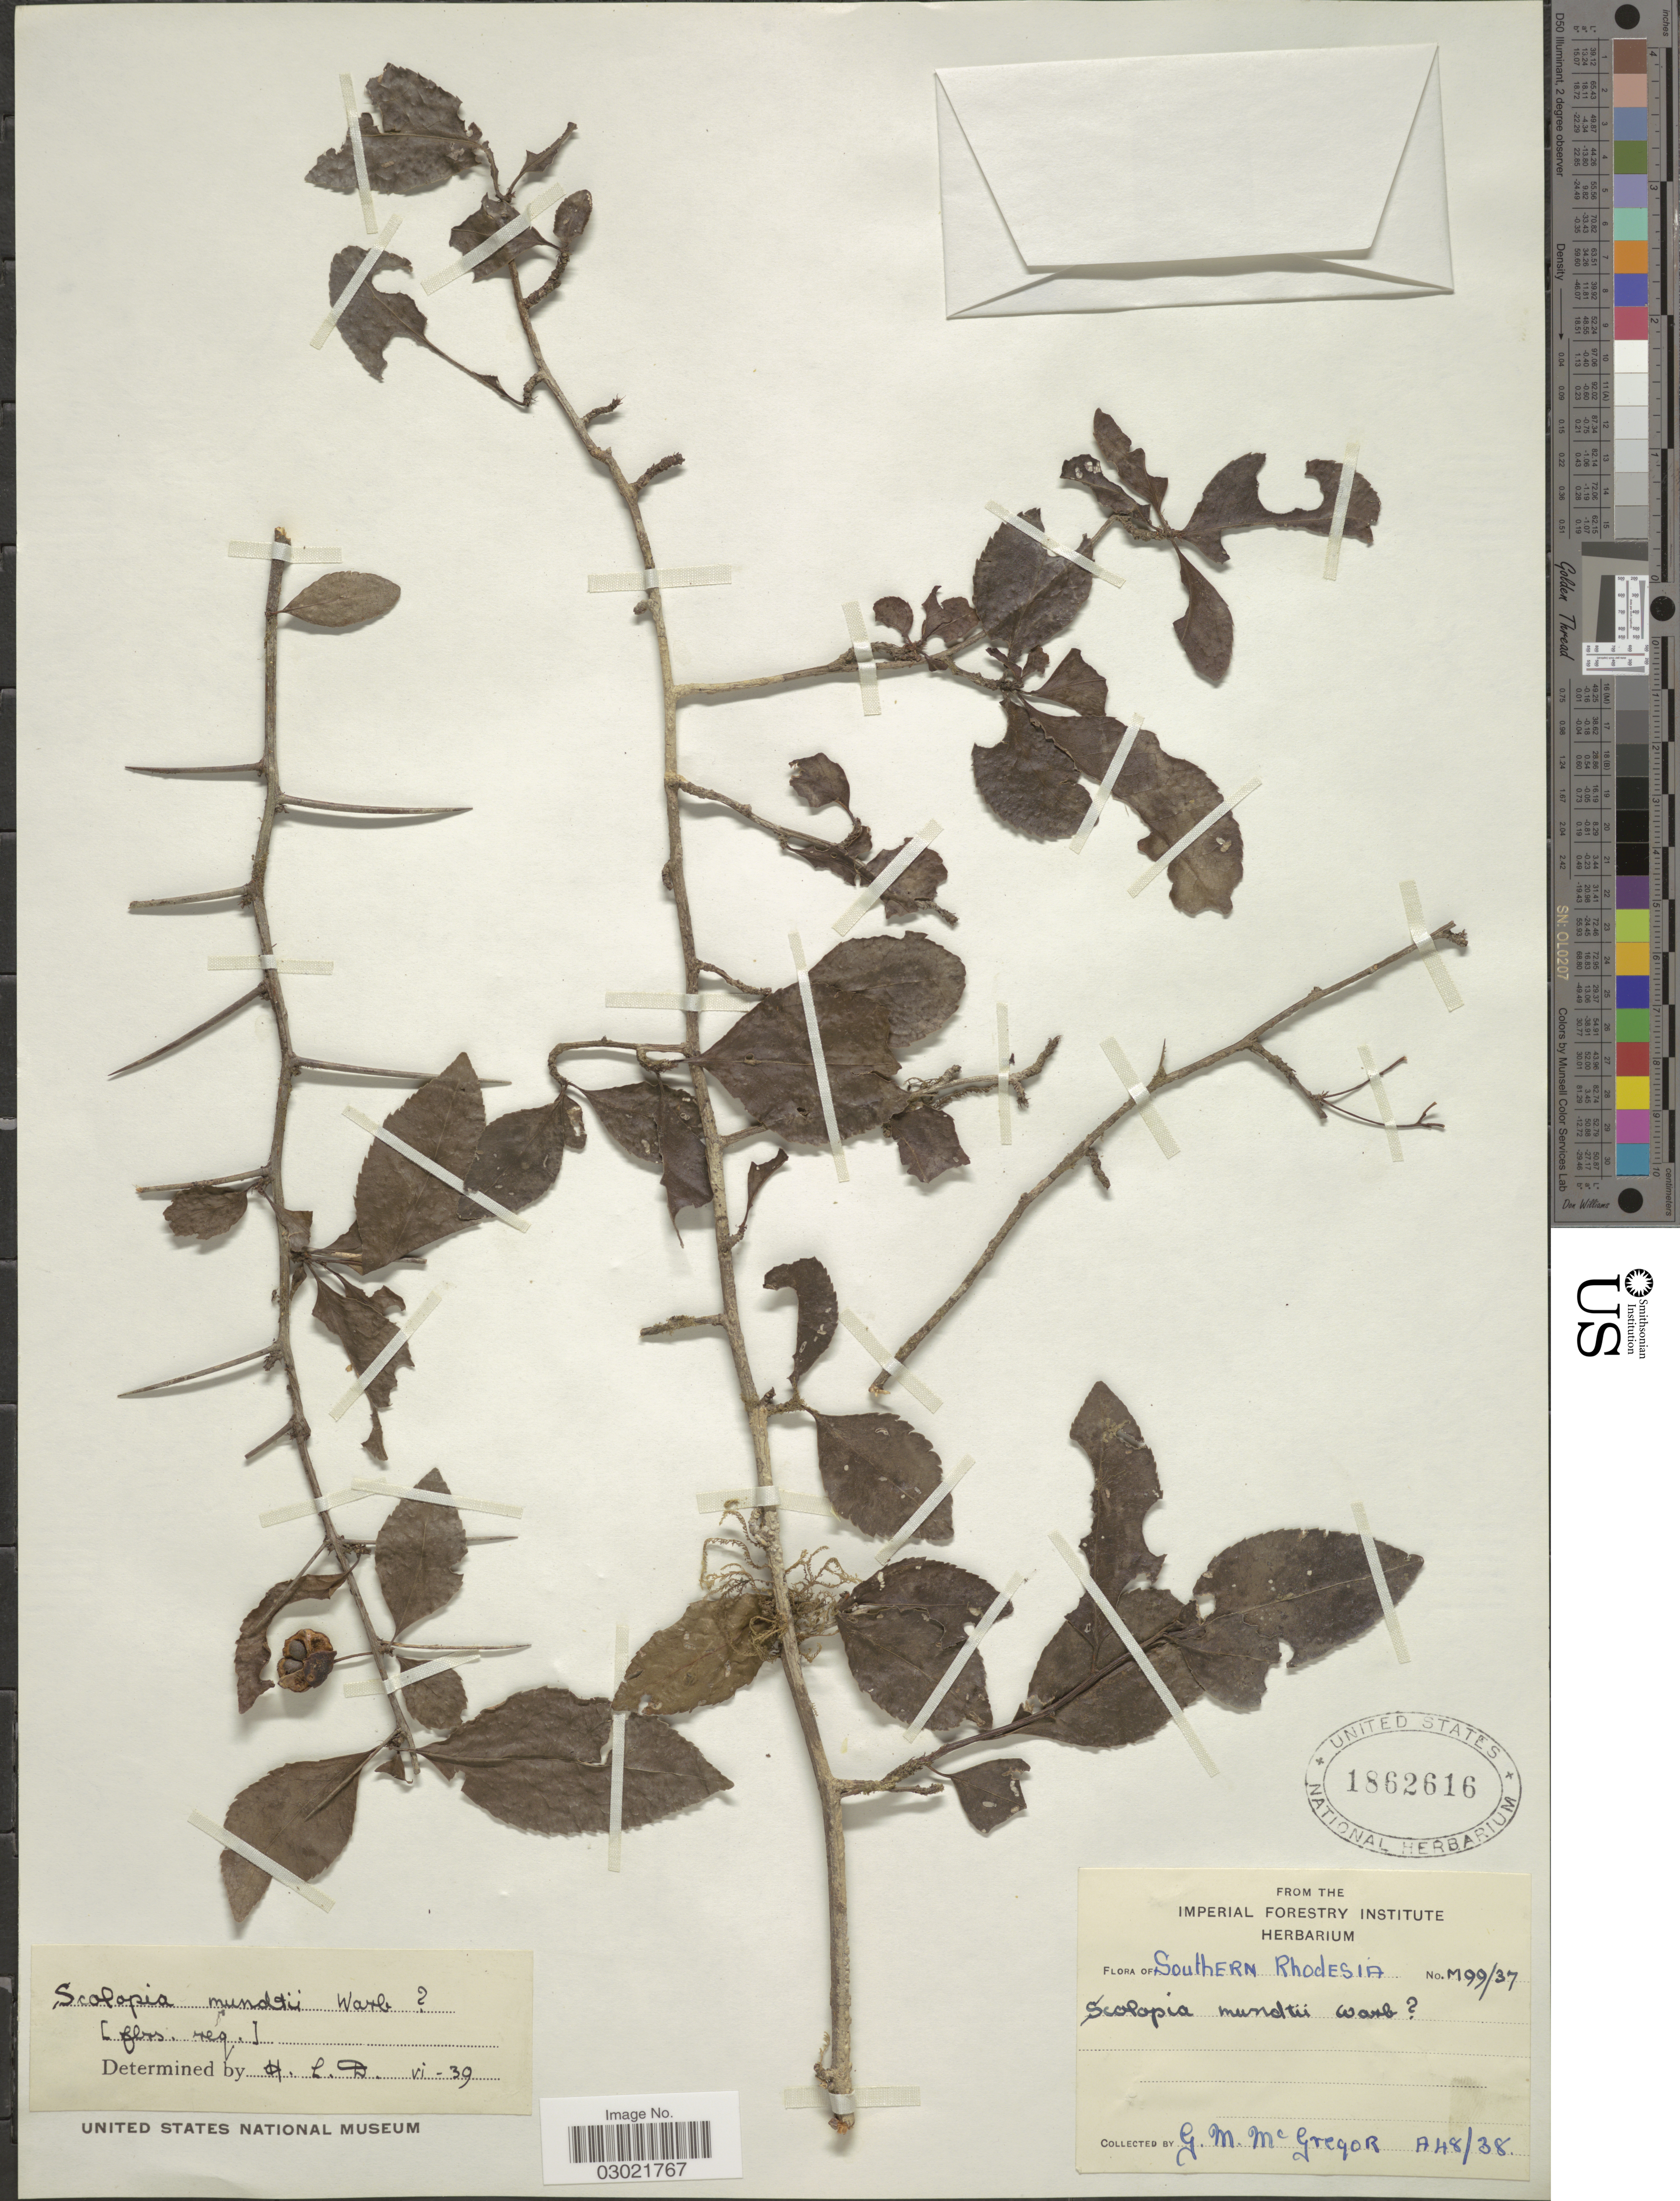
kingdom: Plantae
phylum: Tracheophyta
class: Magnoliopsida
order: Malpighiales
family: Salicaceae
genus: Scolopia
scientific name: Scolopia mundii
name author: (Nees) Warb.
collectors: G. McGregor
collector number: A48/38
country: Zimbabwe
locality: Southern Rhodesia.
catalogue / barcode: US 1862616